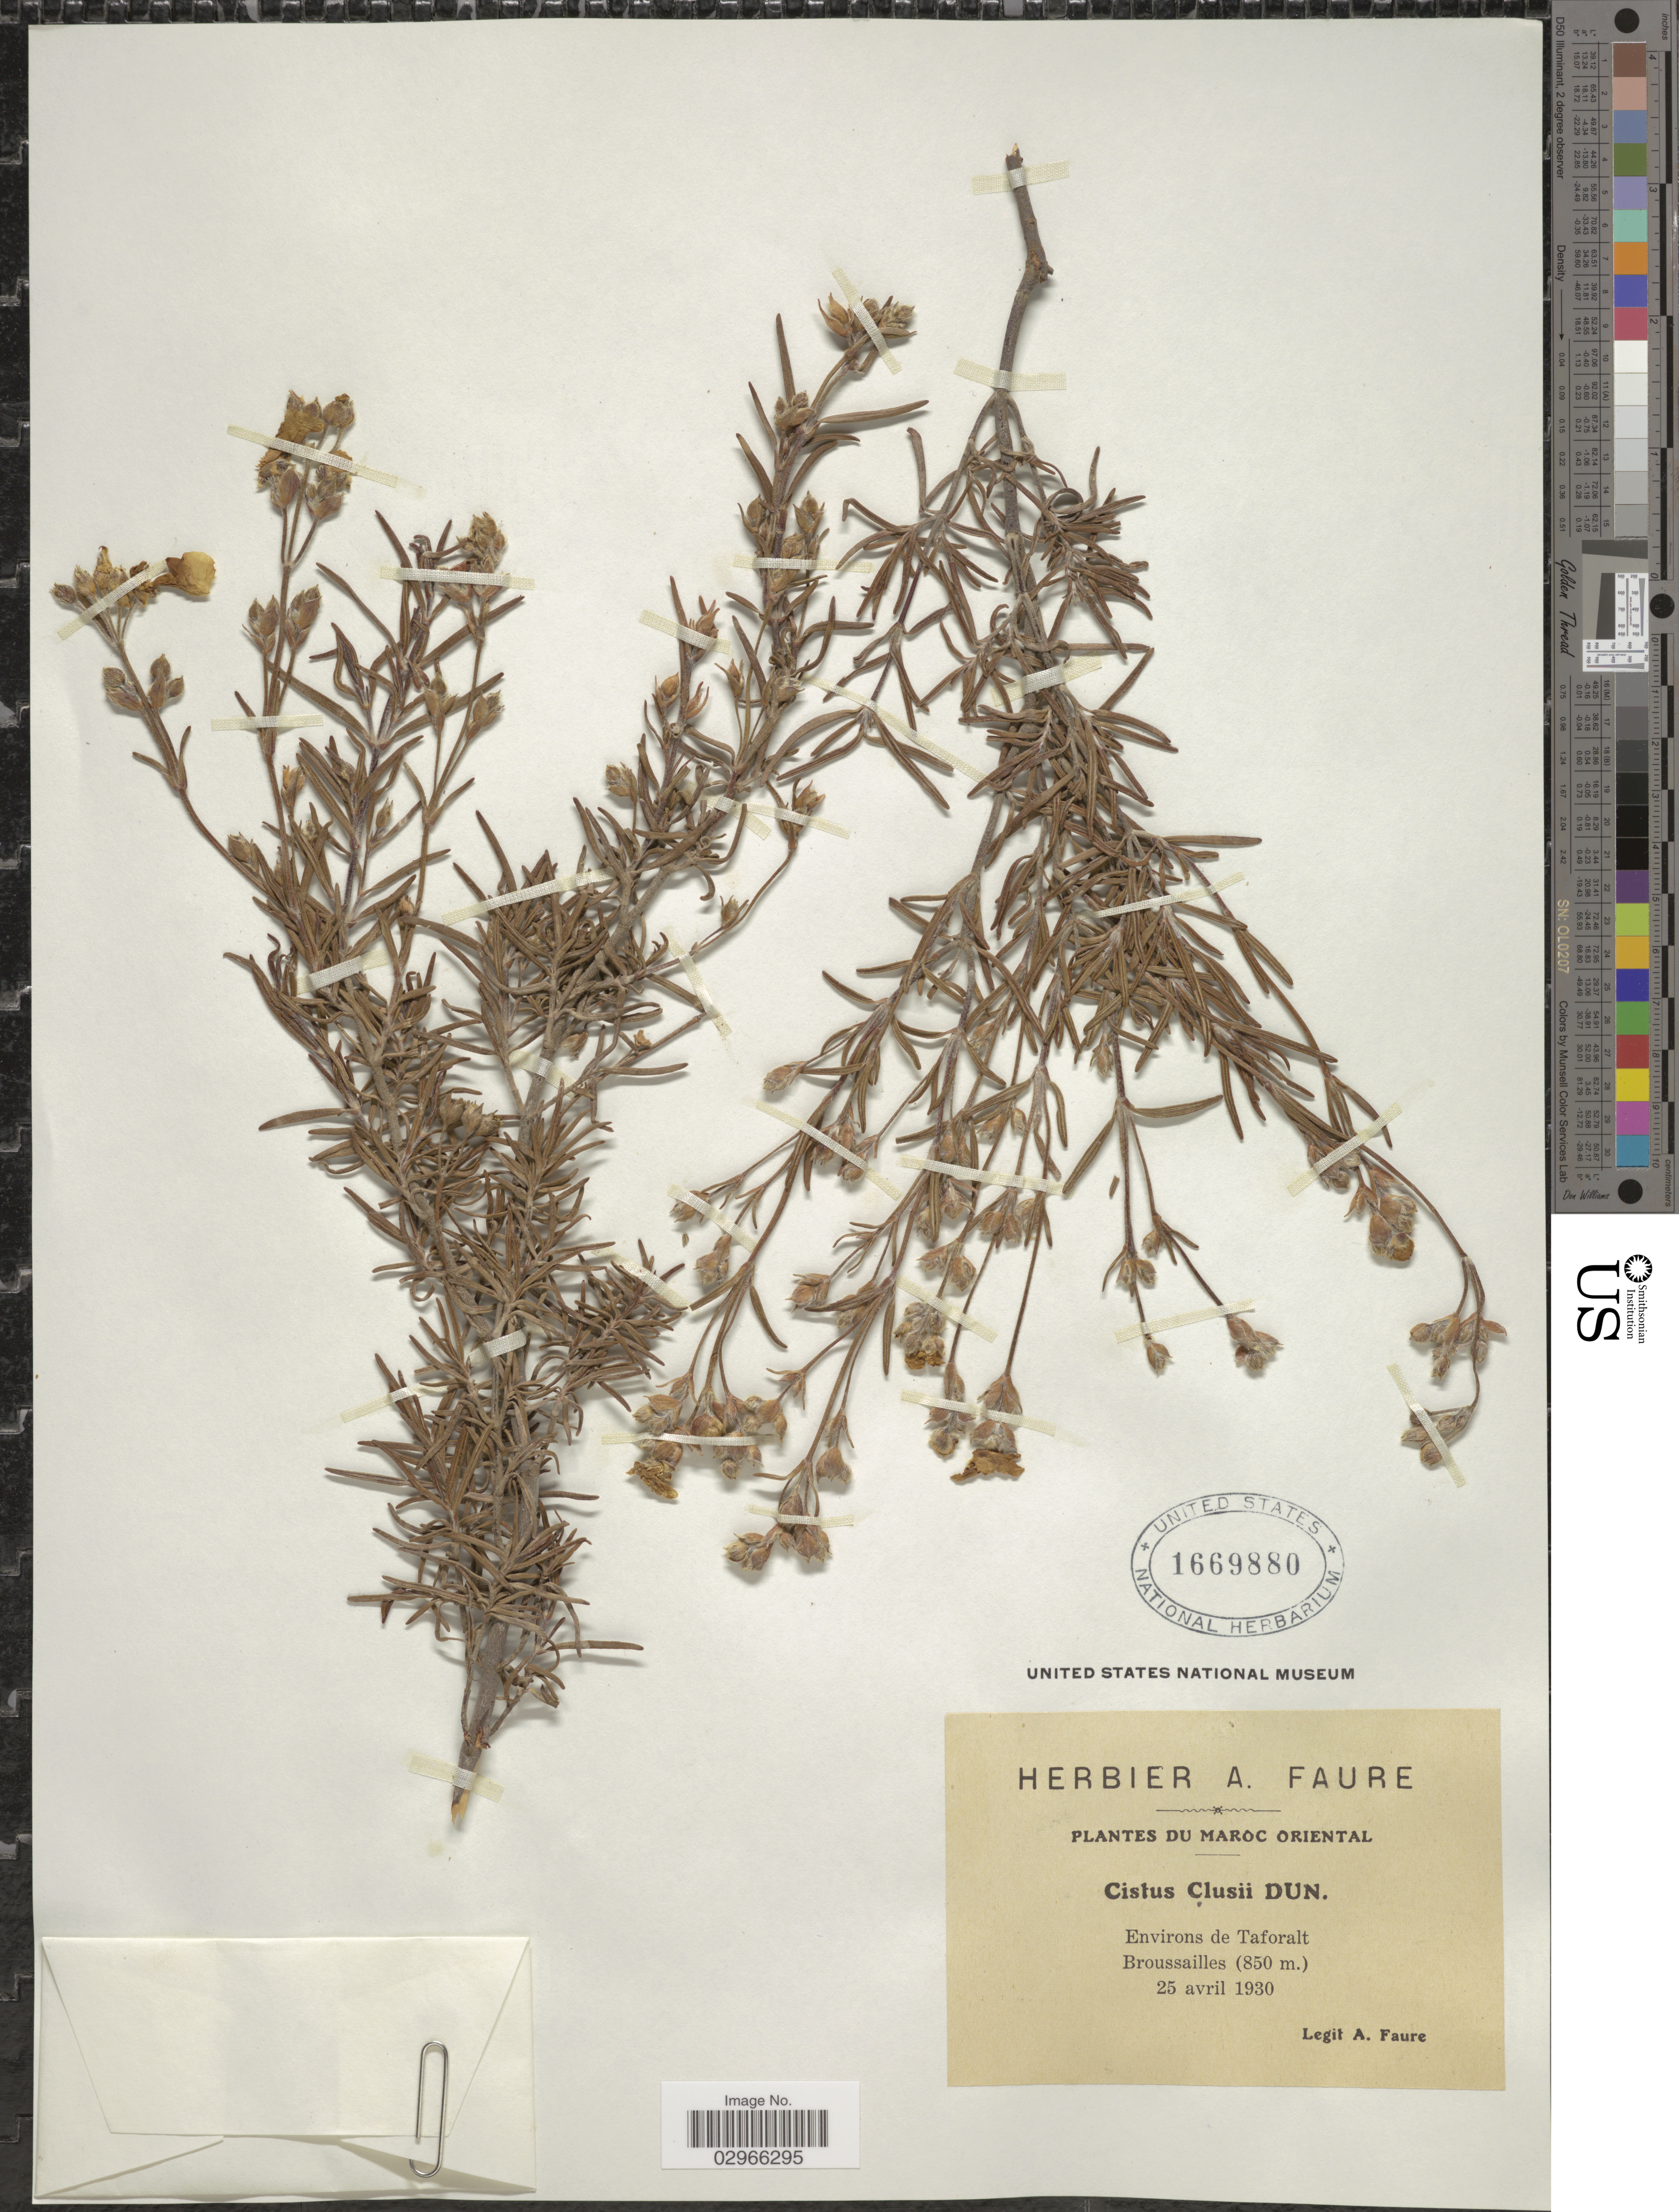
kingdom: Plantae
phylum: Tracheophyta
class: Magnoliopsida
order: Malvales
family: Cistaceae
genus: Cistus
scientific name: Cistus clusii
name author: Dunal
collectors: A. Faure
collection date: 1930-04-25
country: Morocco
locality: Du Maroc Oriental. Environs de Taforalt. Broussailles.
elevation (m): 850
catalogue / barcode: US 1669880